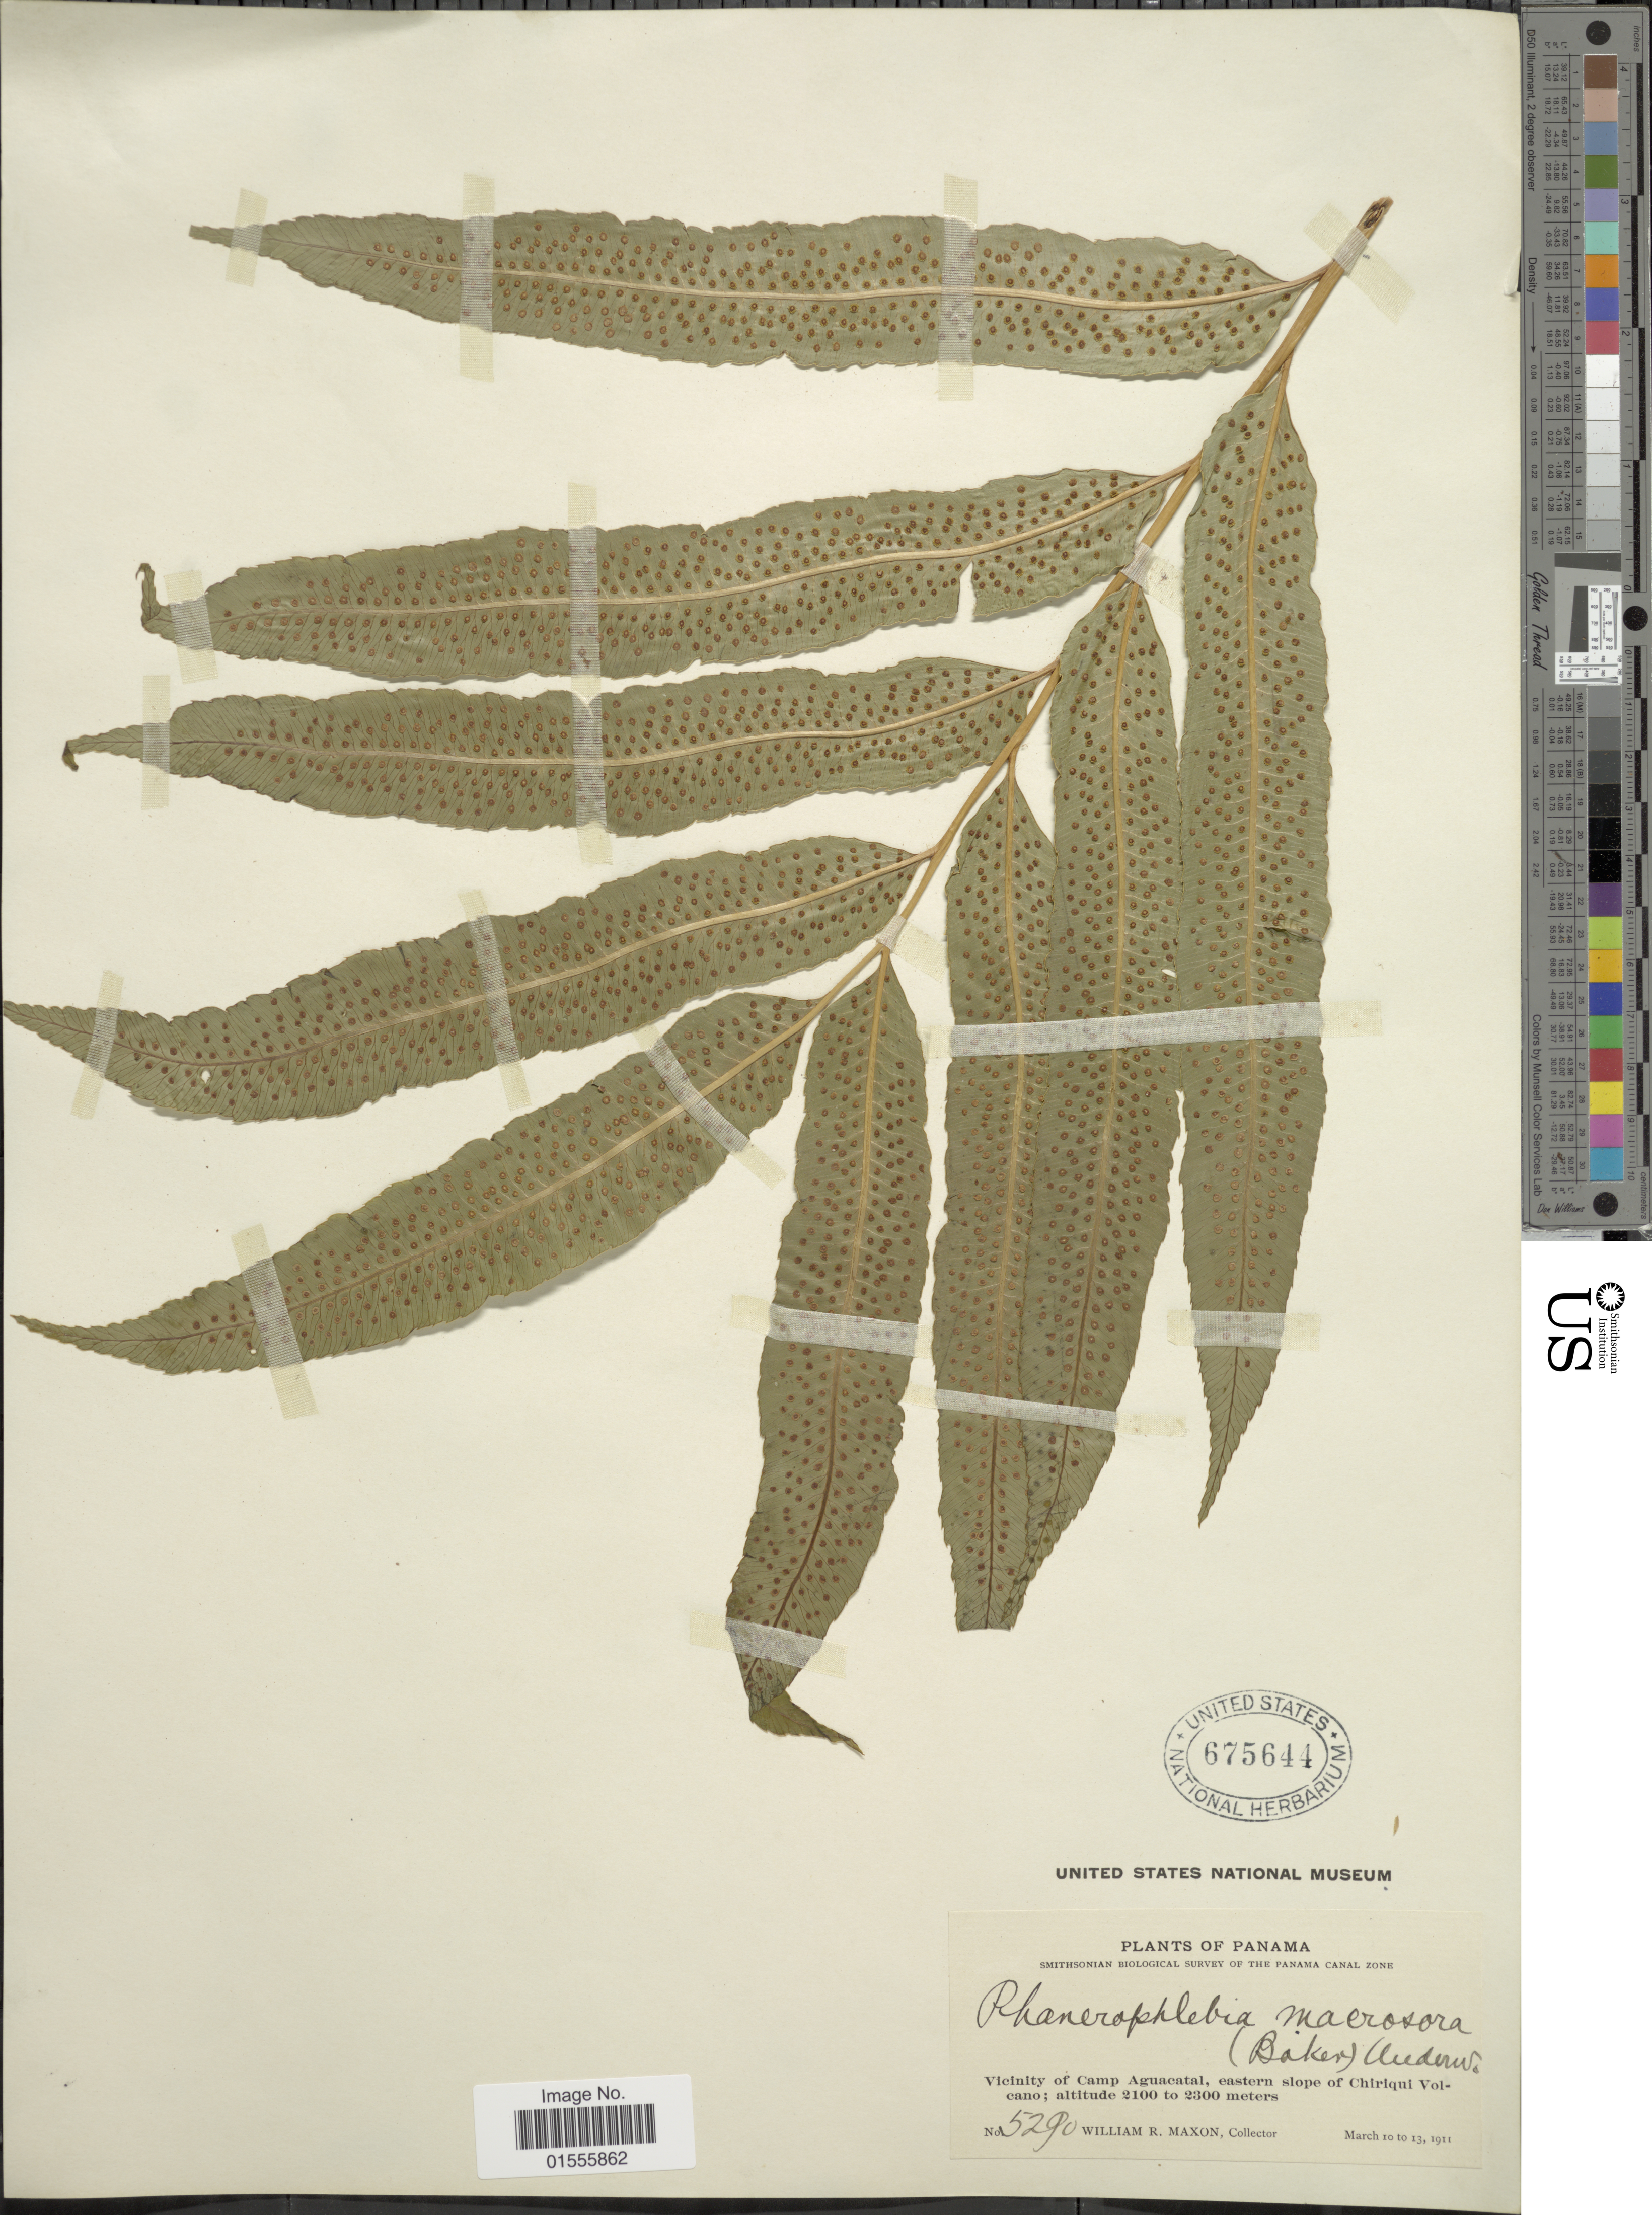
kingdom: Plantae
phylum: Tracheophyta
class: Polypodiopsida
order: Polypodiales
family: Dryopteridaceae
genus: Phanerophlebia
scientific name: Phanerophlebia macrosora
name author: (Baker) Underw.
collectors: W. R. Maxon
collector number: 5290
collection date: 1911-03-10/1911-03-13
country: Panama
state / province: Chiriqui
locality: Vicinity of Camp Aguacatal, eastern slope of Chiriqui Volcano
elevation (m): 2100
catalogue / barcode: US 675644